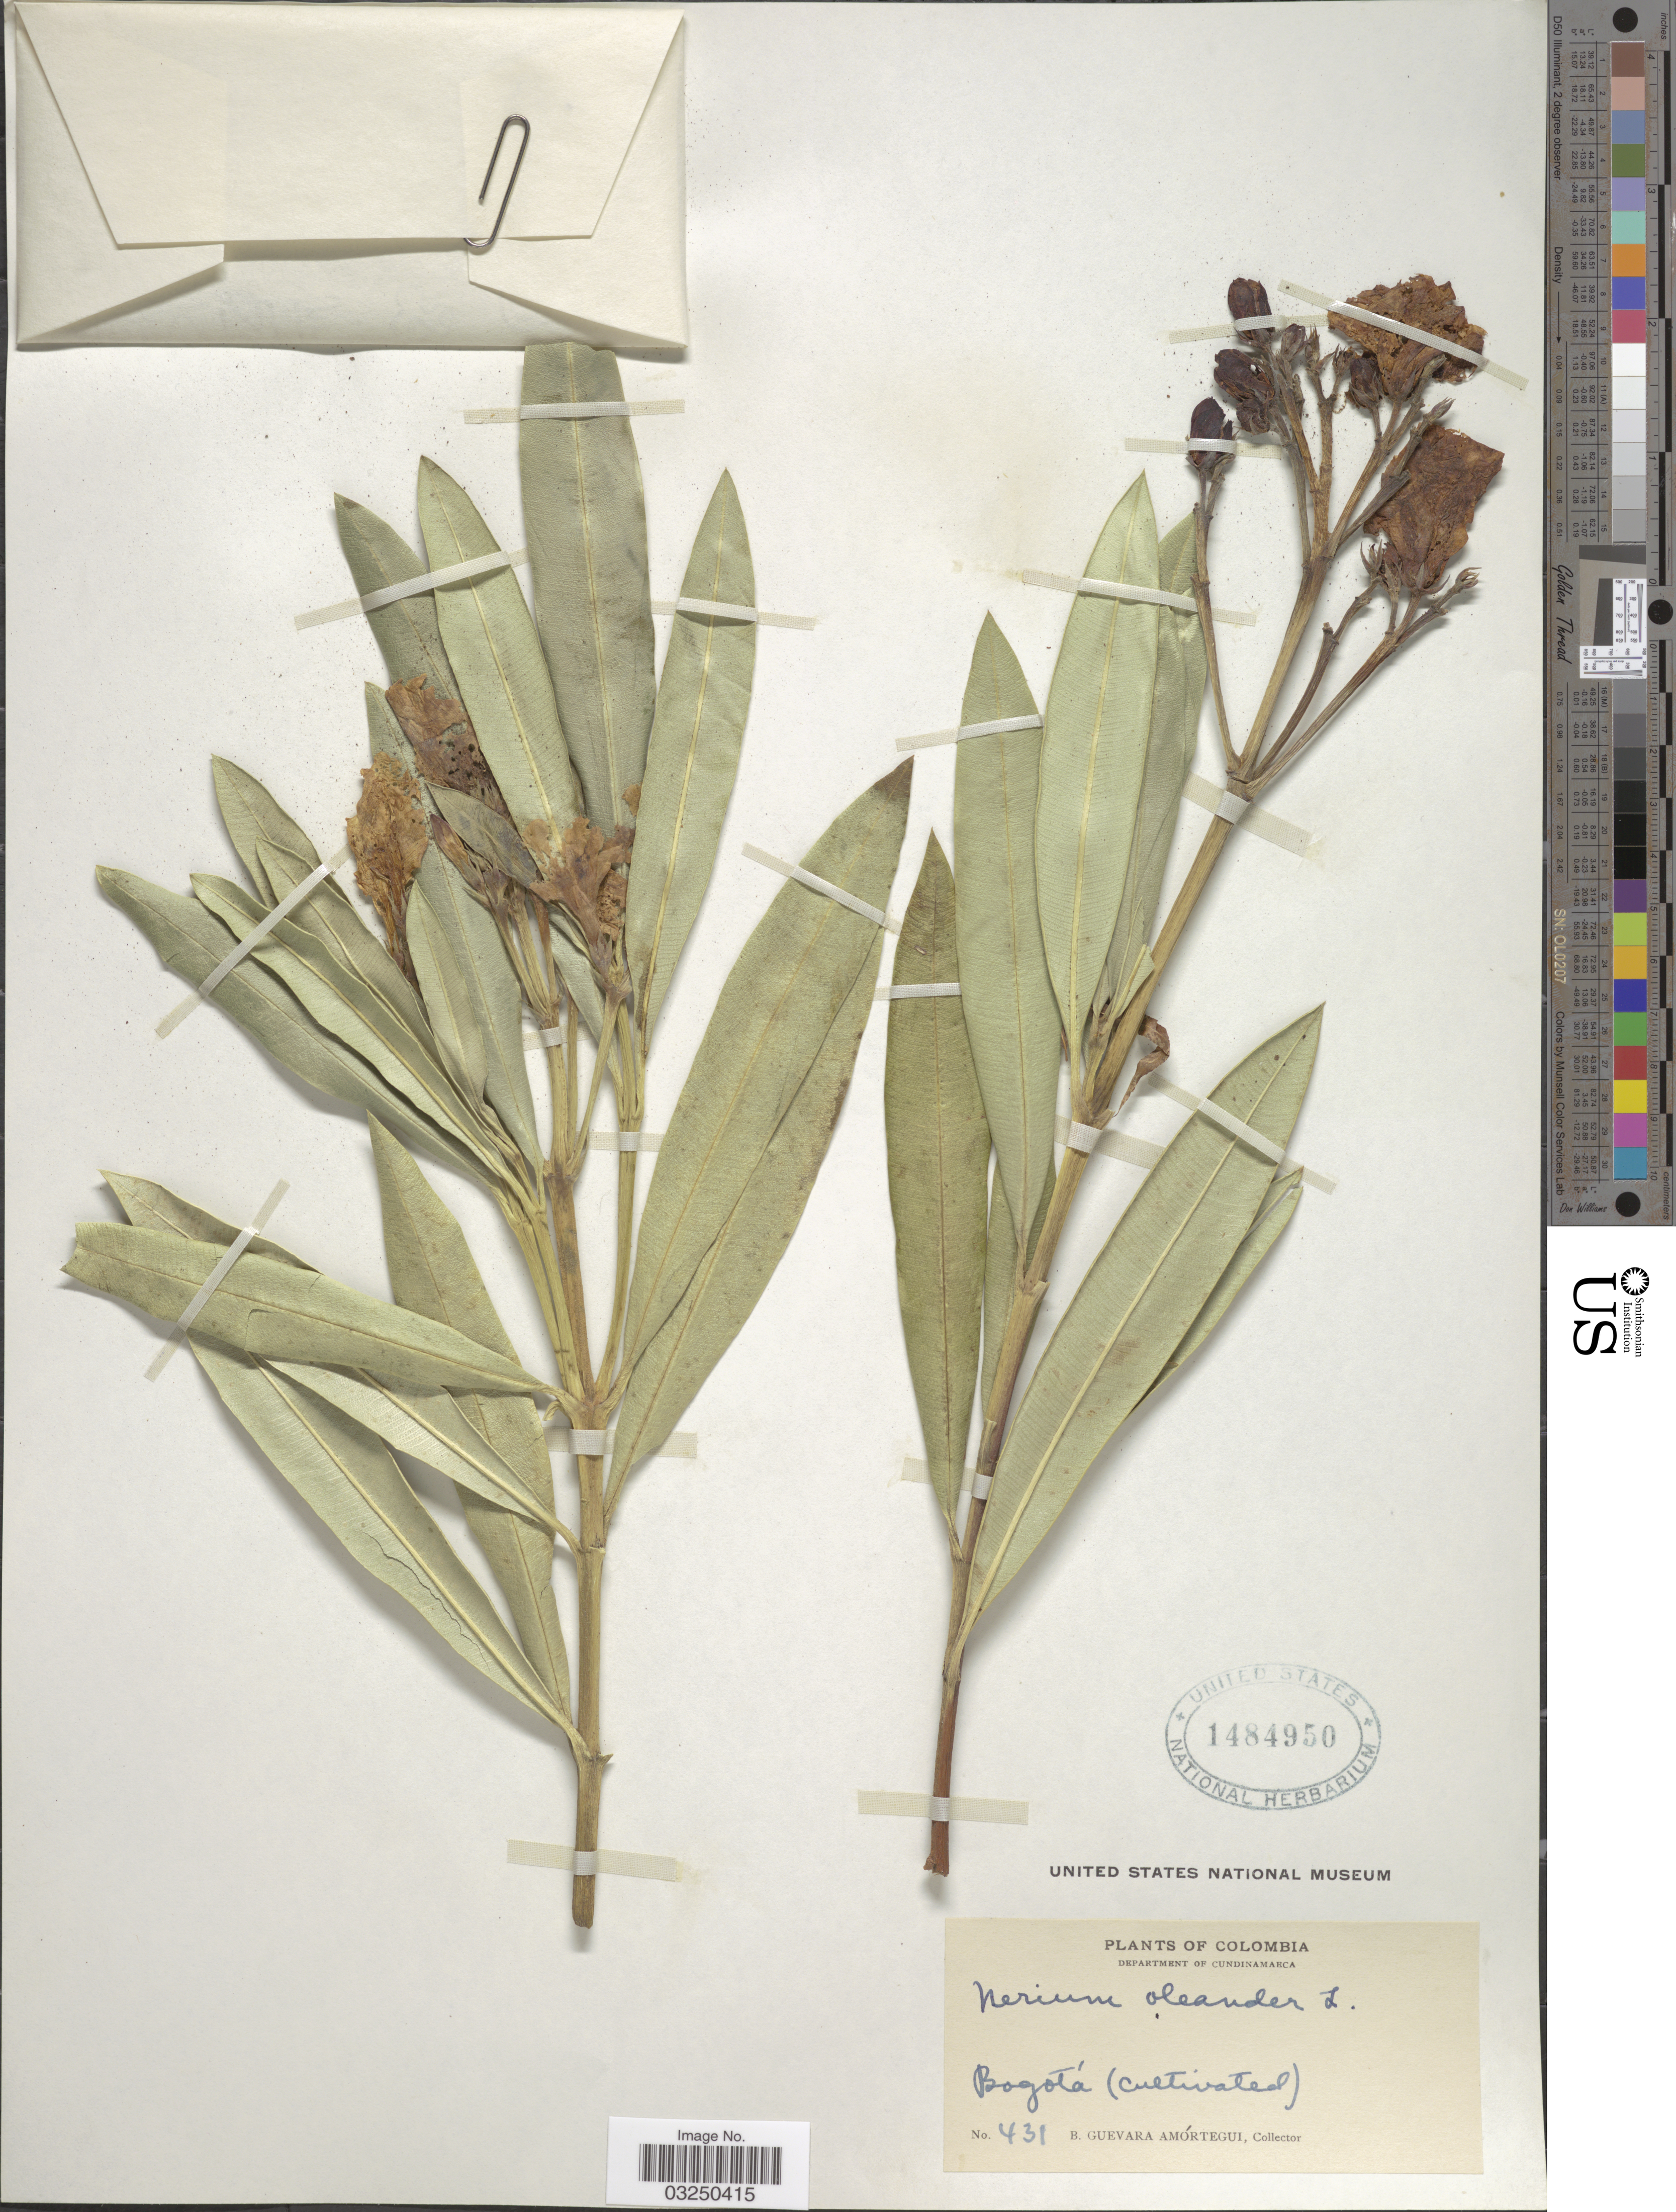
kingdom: Plantae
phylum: Tracheophyta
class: Magnoliopsida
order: Gentianales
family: Apocynaceae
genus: Nerium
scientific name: Nerium oleander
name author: L.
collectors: B. Guevara Amortegui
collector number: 431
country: Colombia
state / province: Cundinamarca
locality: Department of Cundinamarca. Bogotá.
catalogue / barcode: US 1484950